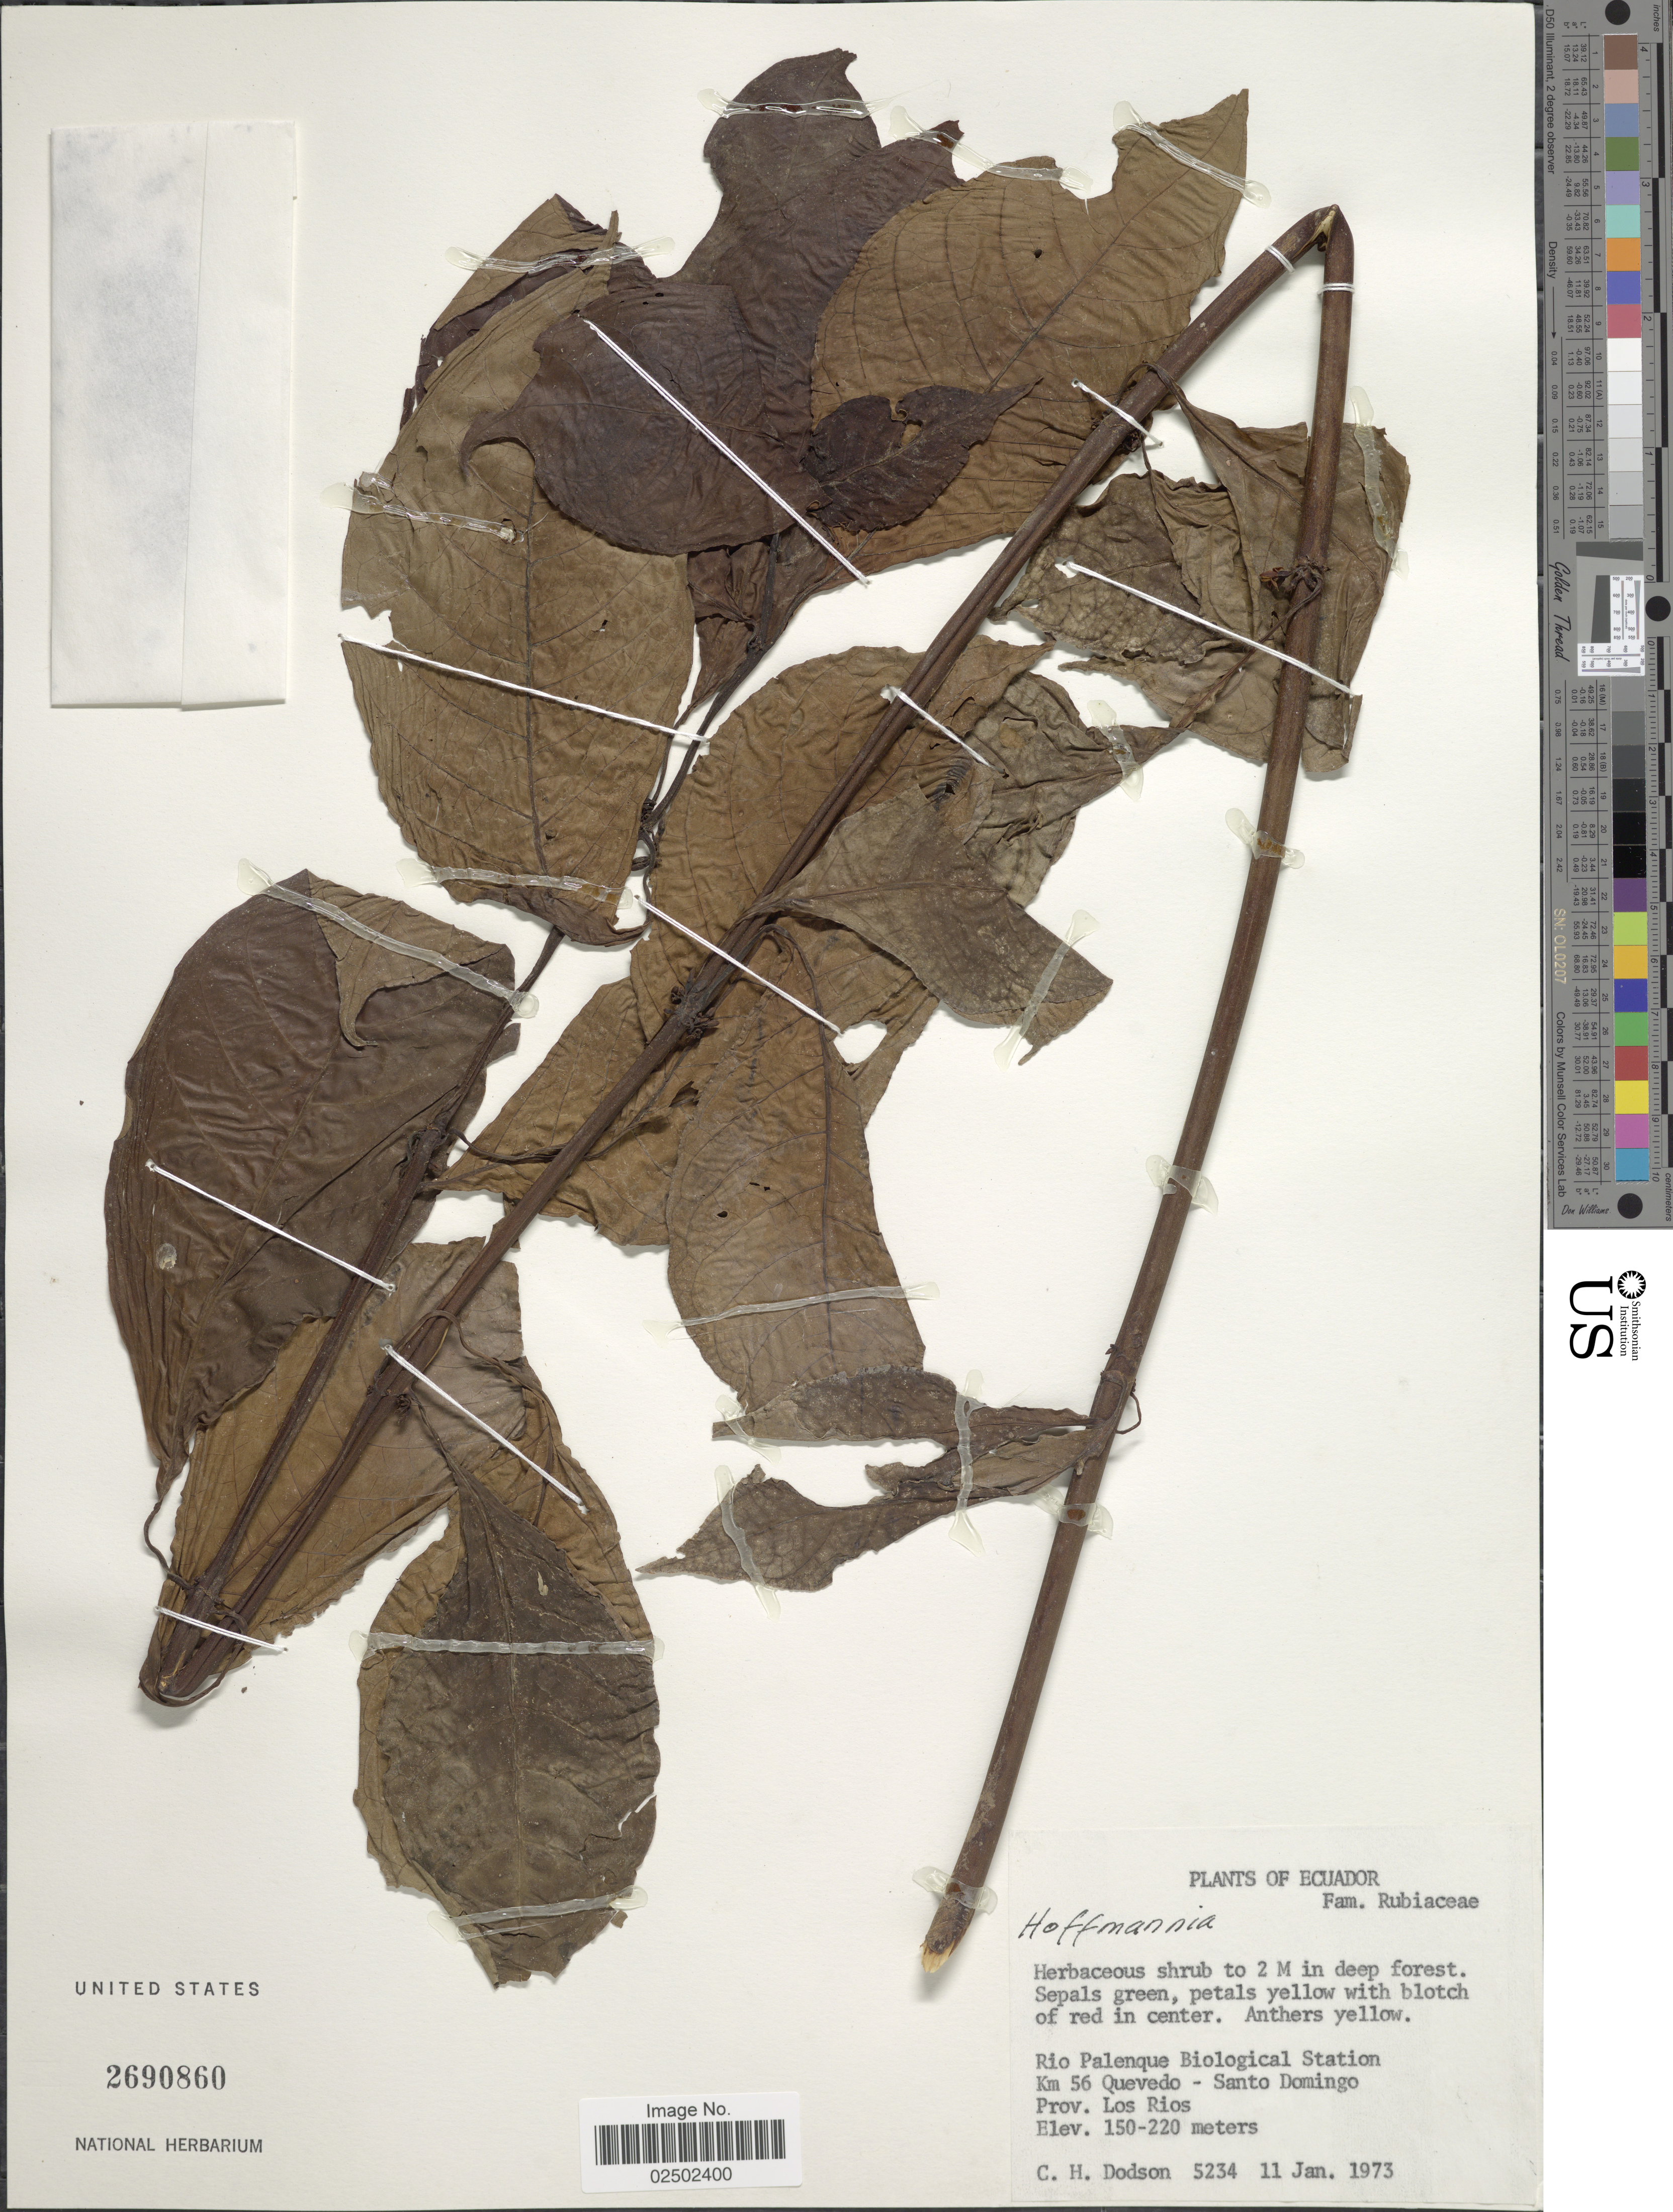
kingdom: Plantae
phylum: Tracheophyta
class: Magnoliopsida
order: Gentianales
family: Rubiaceae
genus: Hoffmannia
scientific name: Hoffmannia sp.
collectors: C. H. Dodson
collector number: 5234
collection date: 1973-01-11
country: Ecuador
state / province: Los Ríos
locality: Rio Palenque Biological Station. Km 56 Quevedo - Santo Domingo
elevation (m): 150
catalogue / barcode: US 2690860